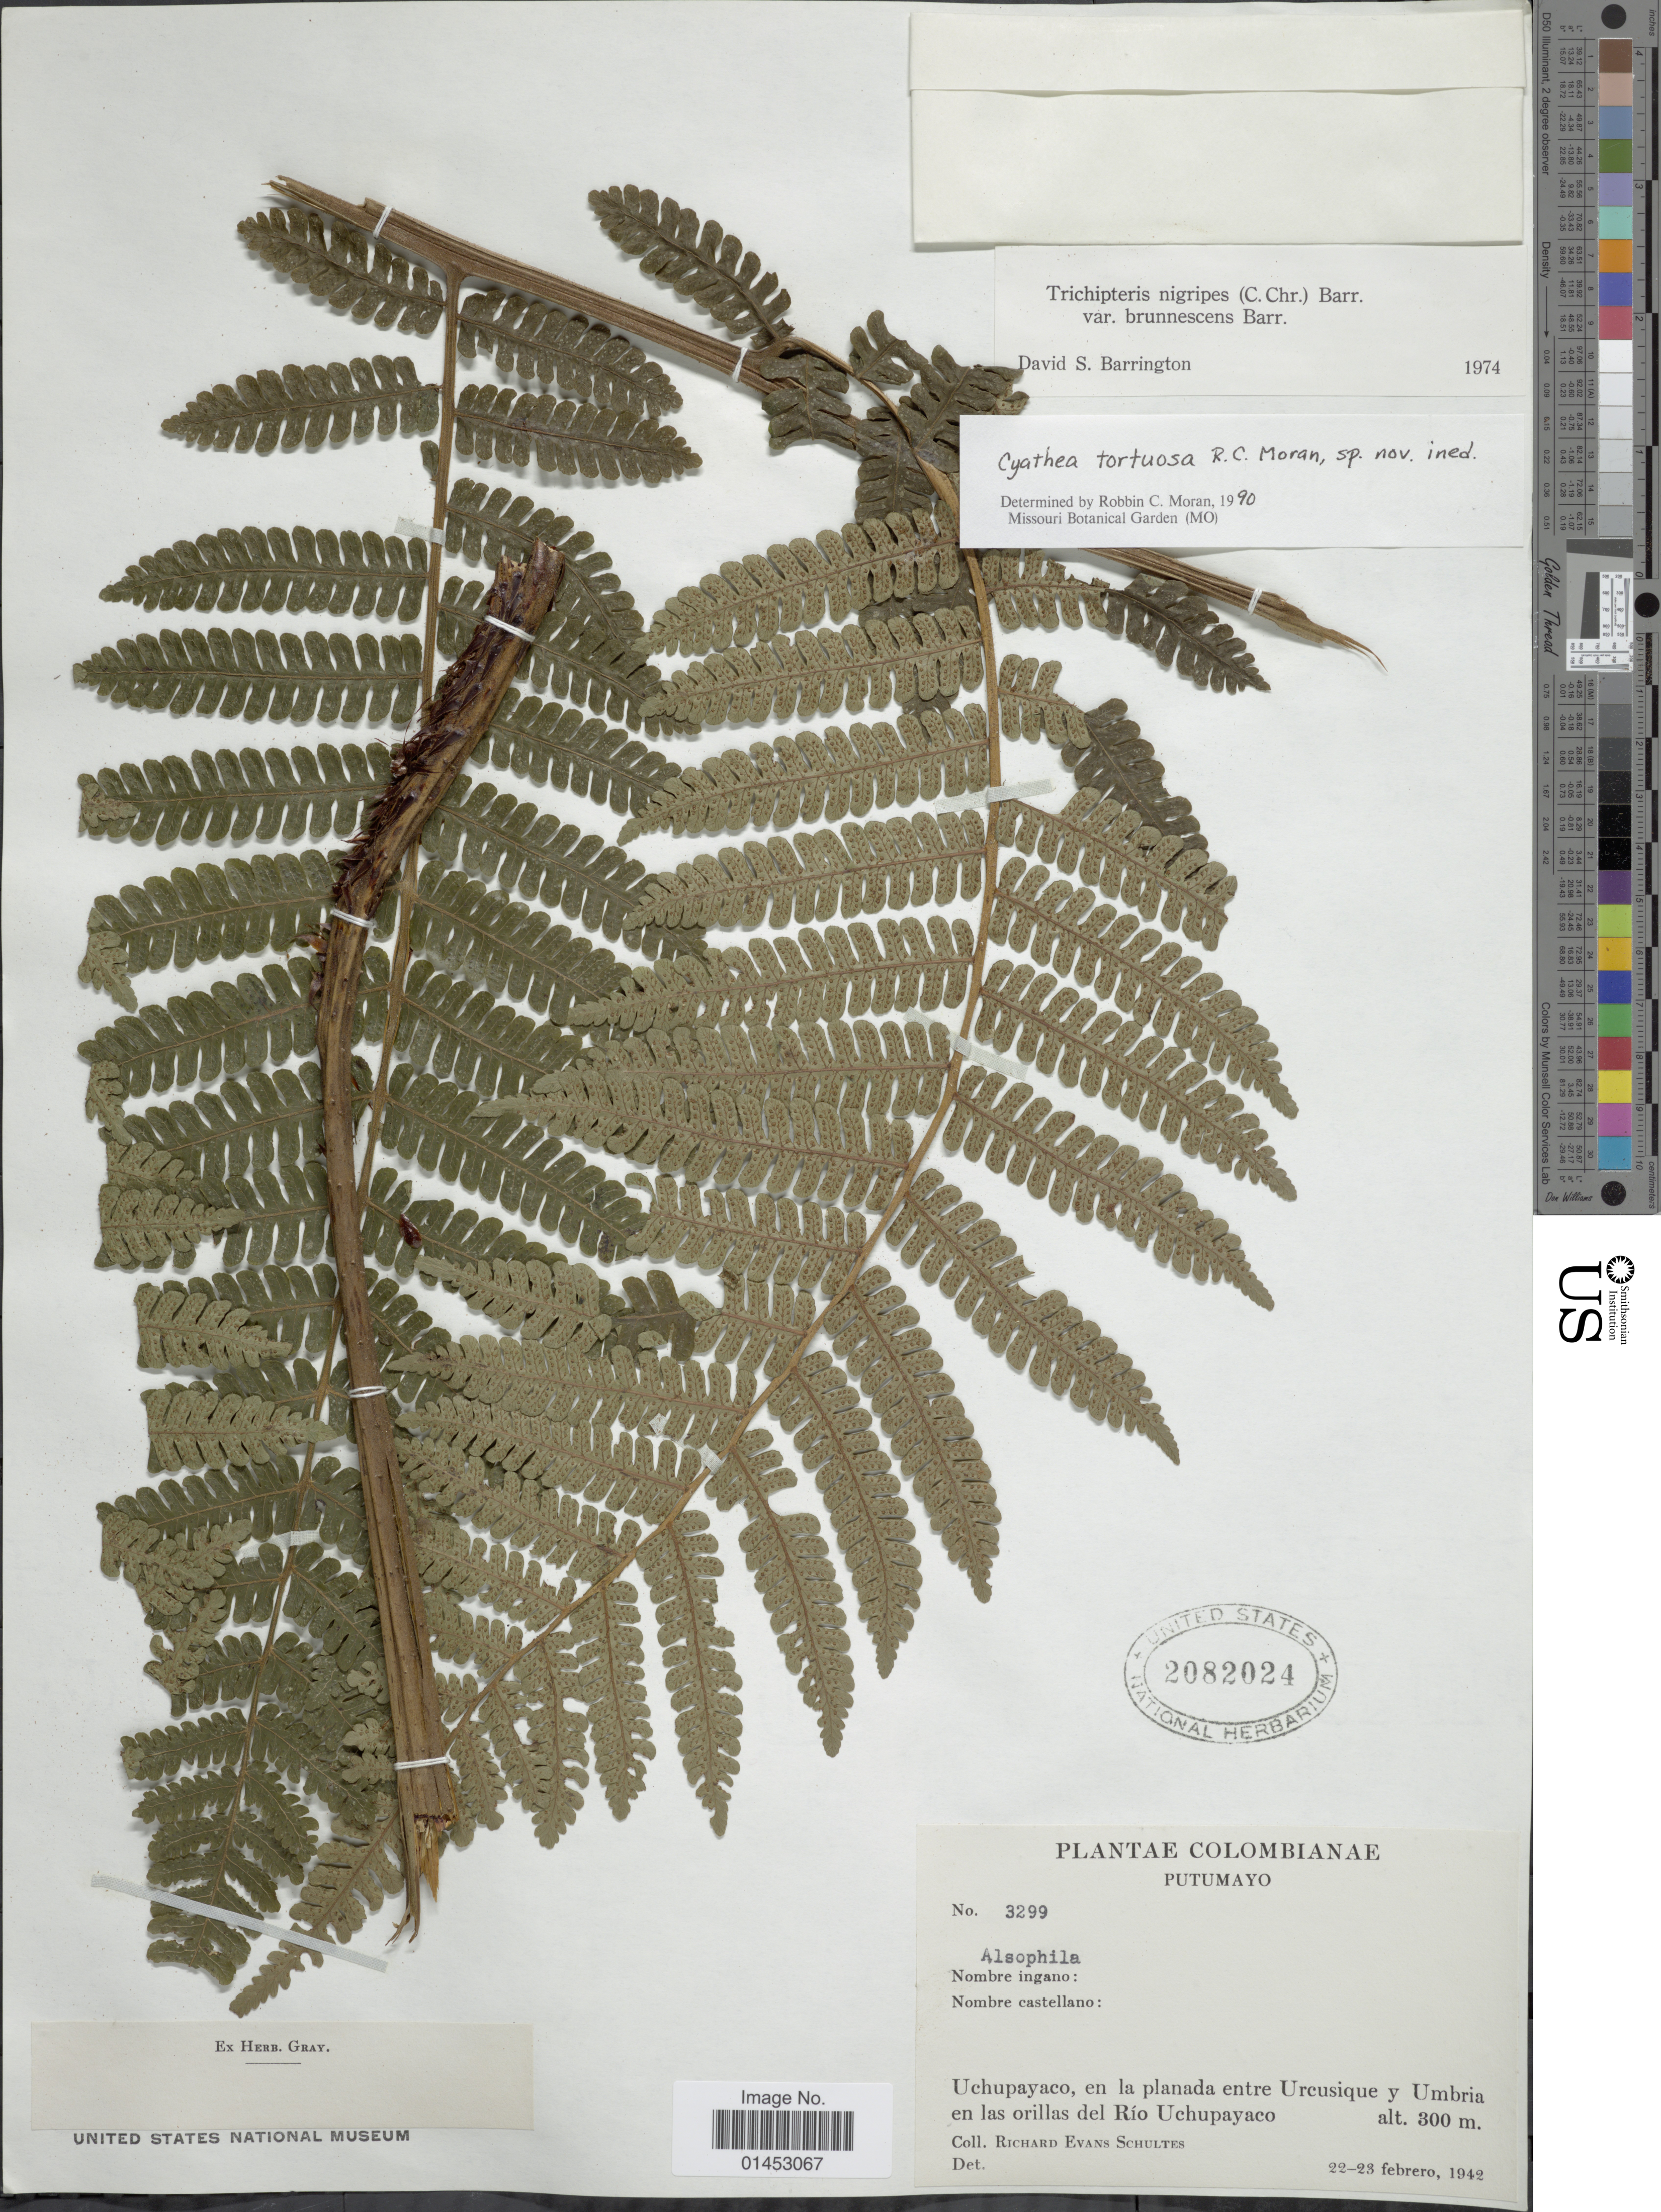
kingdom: Plantae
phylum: Tracheophyta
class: Polypodiopsida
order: Cyatheales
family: Cyatheaceae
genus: Cyathea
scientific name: Cyathea tortuosa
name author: R.C. Moran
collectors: R. E. Schultes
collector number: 3299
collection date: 1942-02-22/1942-02-23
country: Colombia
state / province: Putumayo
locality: Putumayo, Uchupayaco, en la planada entre Urcusique y Umbria en las orillas del Rio Uchupayaco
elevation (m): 300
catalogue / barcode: US 2082024